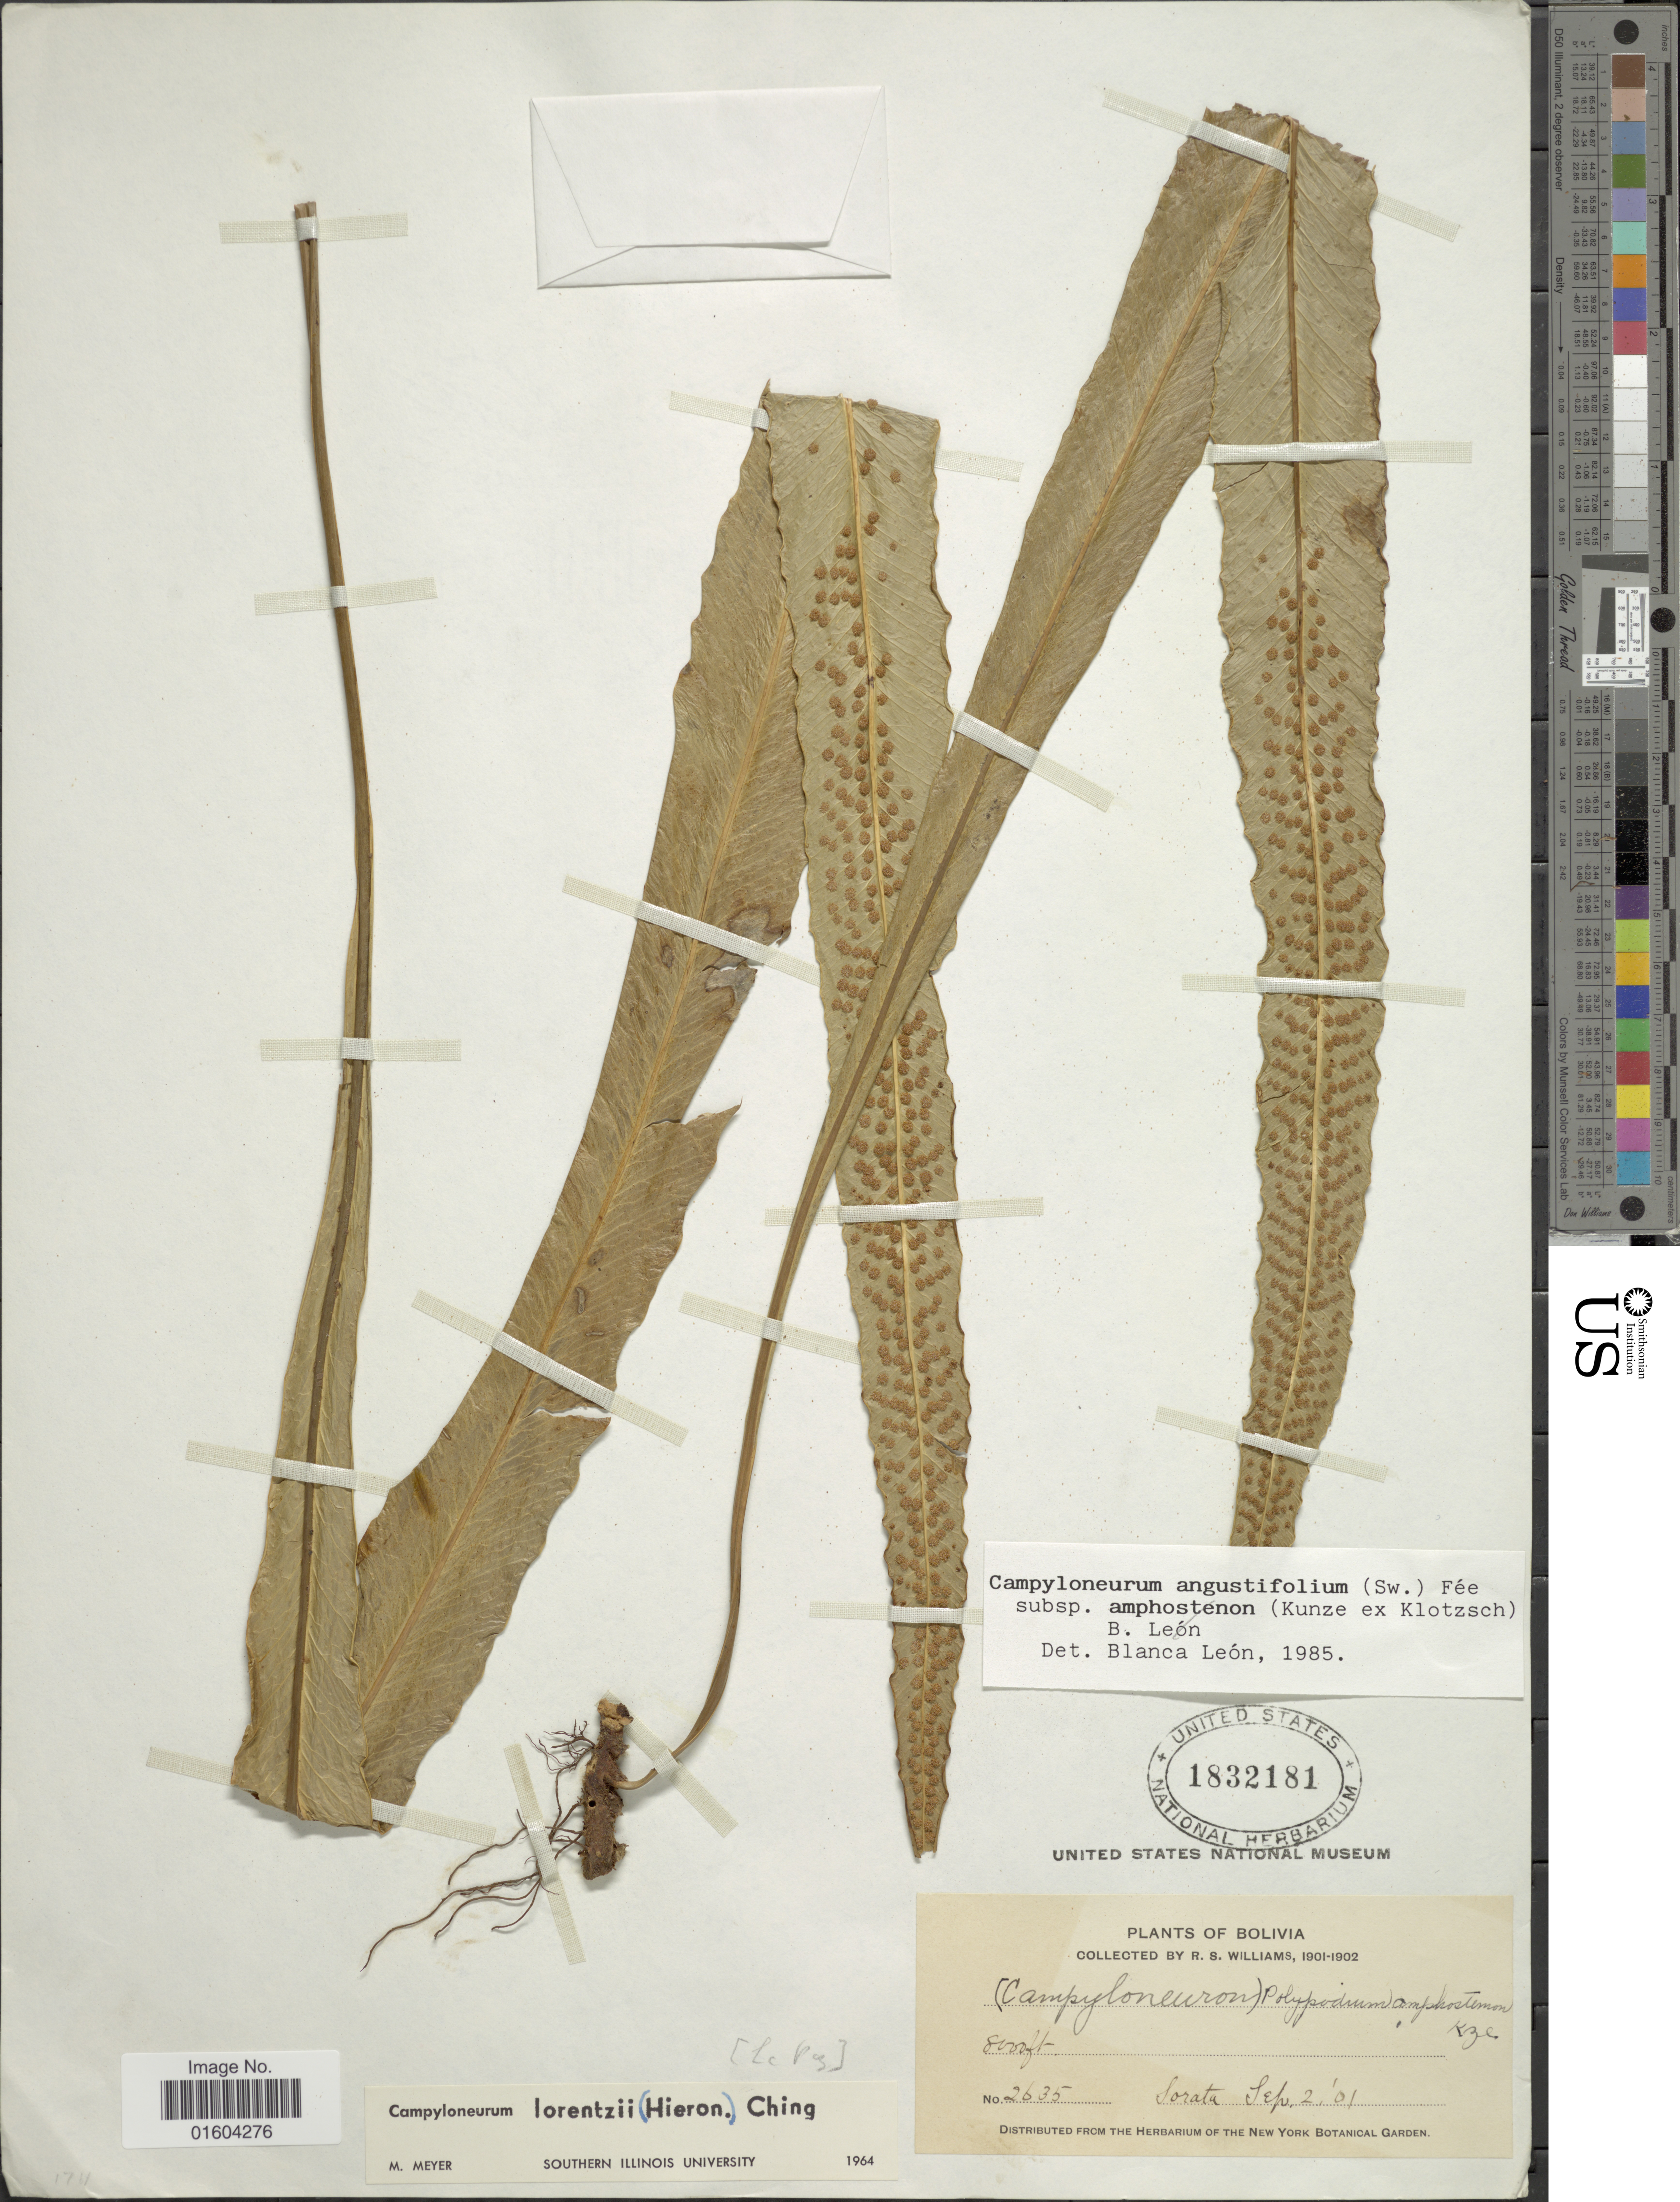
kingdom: Plantae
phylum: Tracheophyta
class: Polypodiopsida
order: Polypodiales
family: Polypodiaceae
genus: Campyloneurum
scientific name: Campyloneurum densifolium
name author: (Hieron.) Lellinger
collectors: R. Wiliams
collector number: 2635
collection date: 1901-09-02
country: Bolivia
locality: Bolivia, Sorata.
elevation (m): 2438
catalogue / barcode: US 1832181